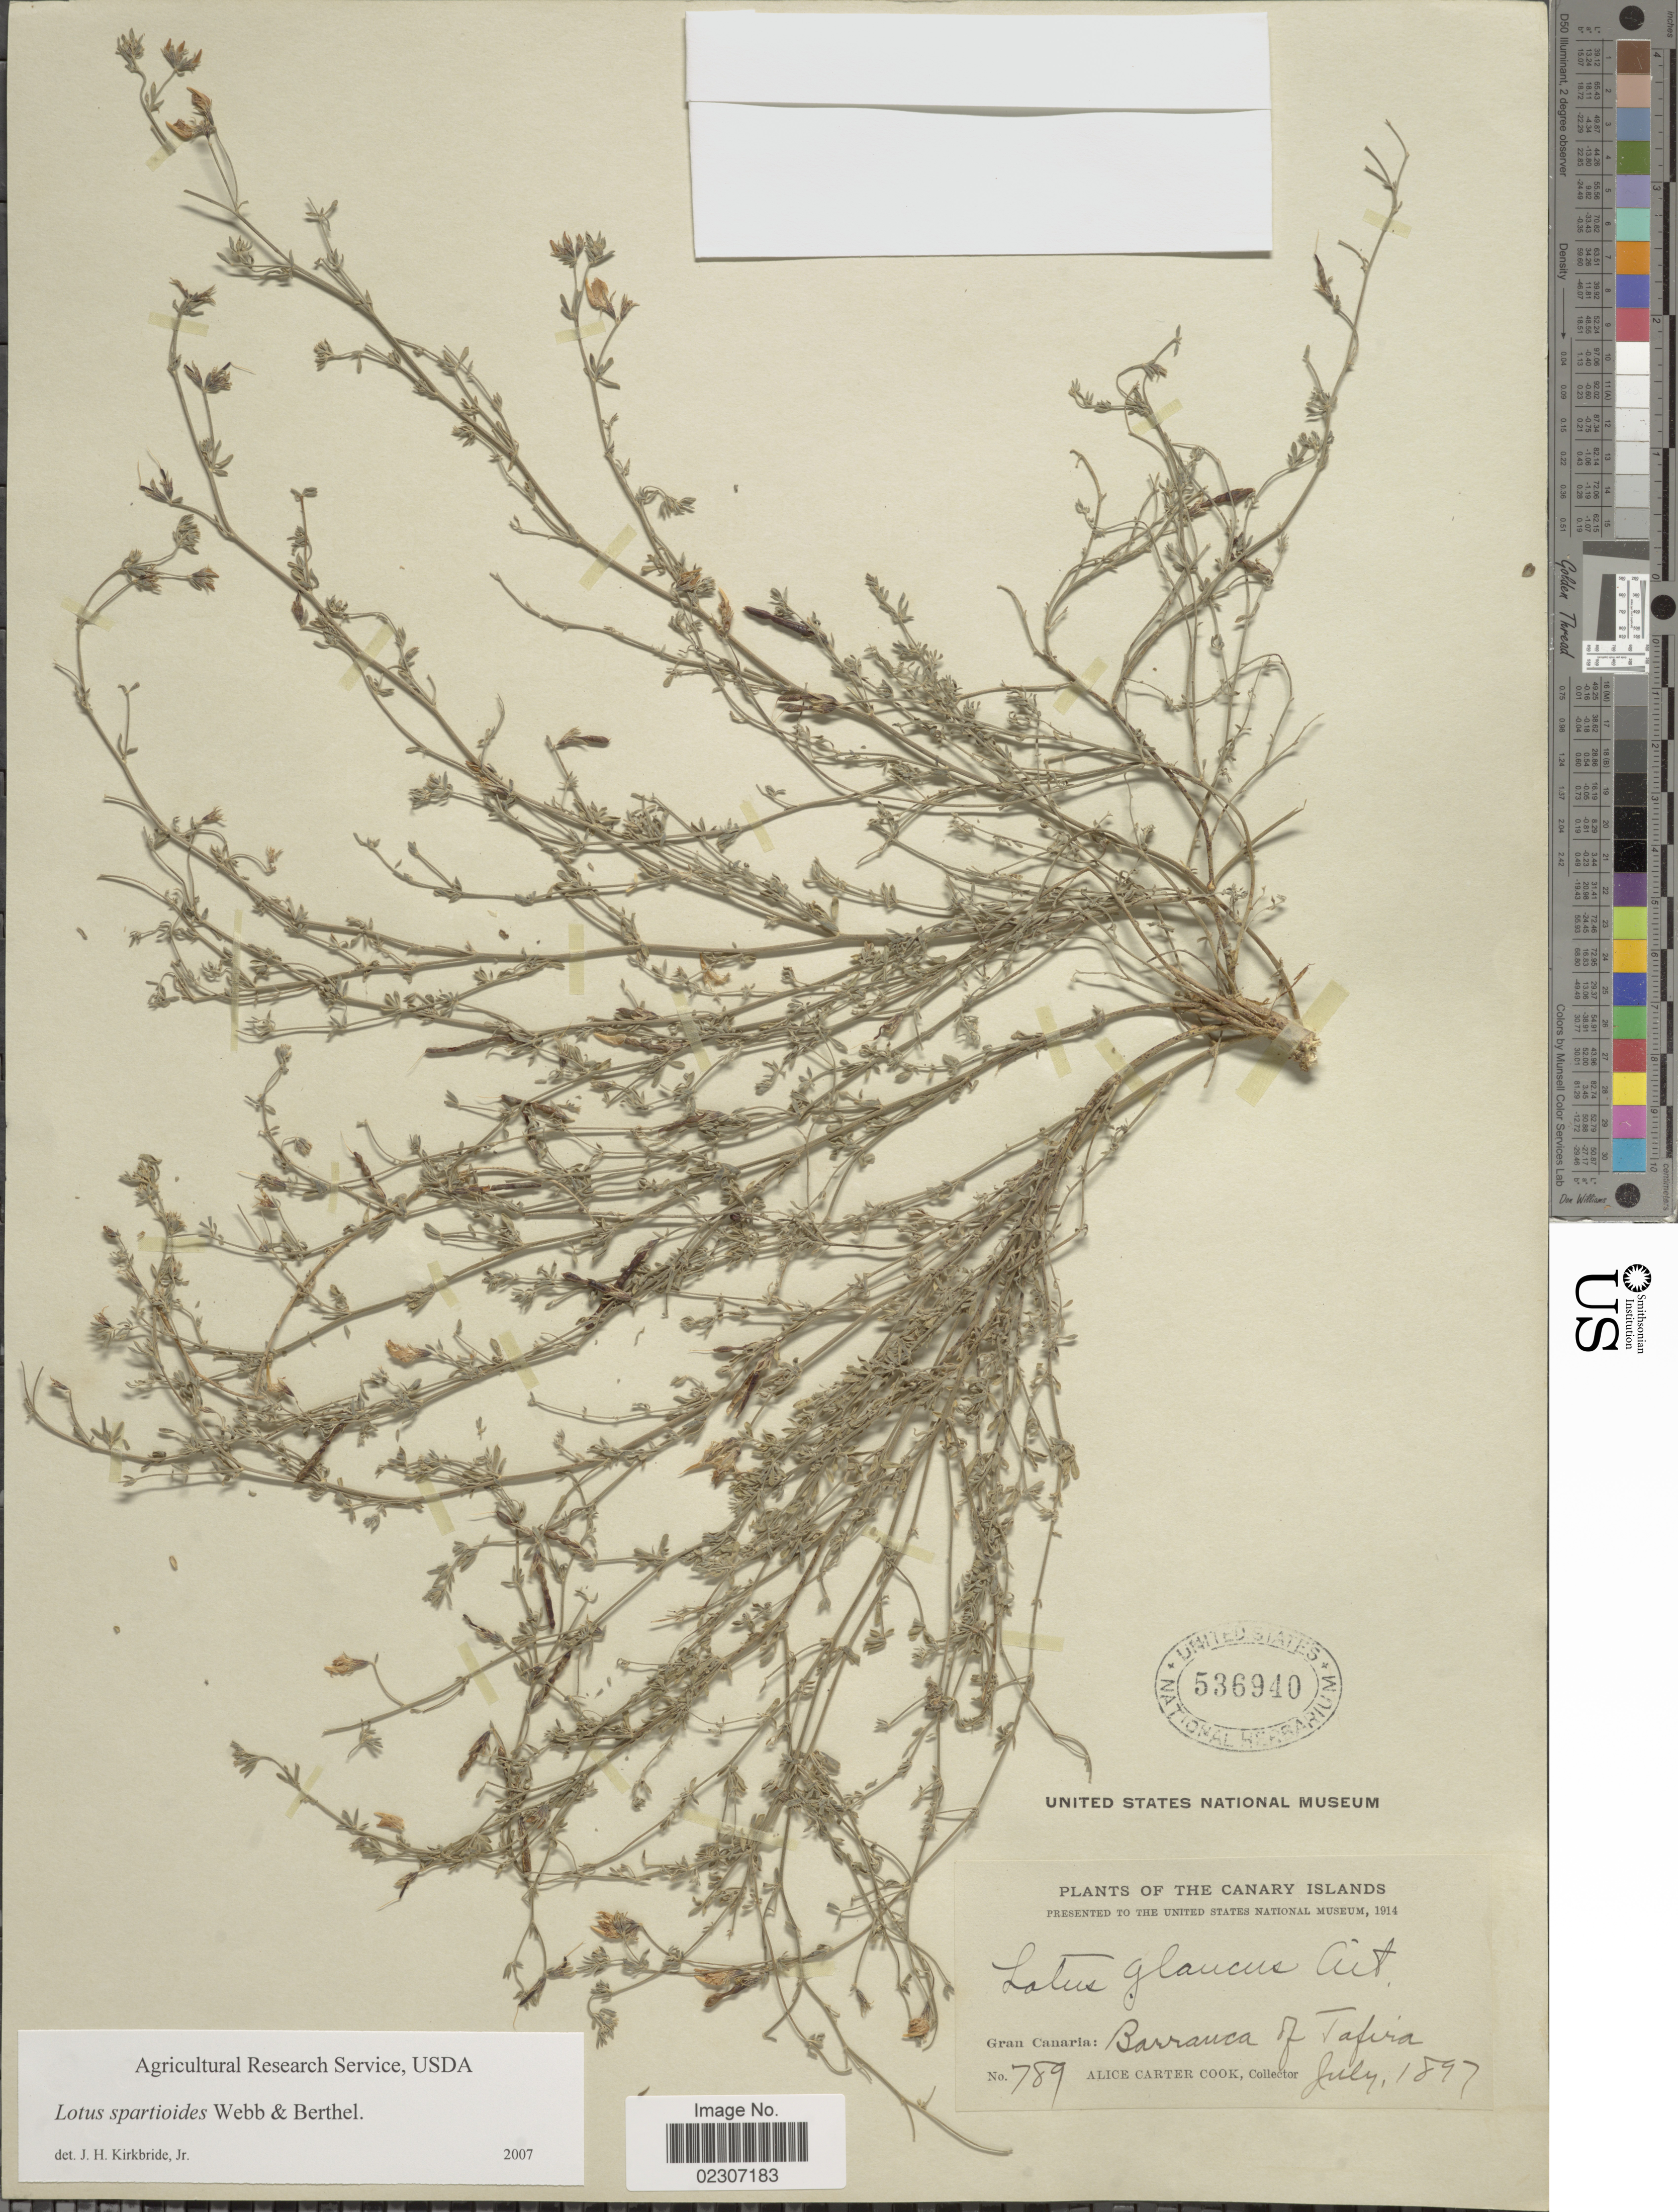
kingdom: Plantae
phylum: Tracheophyta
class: Magnoliopsida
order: Fabales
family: Fabaceae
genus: Lotus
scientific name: Lotus spartioides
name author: Webb & Berthel.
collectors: Alice C. Cook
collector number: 789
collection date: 1897-07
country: Spain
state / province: Canarias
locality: Canary islands, Gran Canaria: Barranca of Tafira.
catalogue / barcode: US 536940